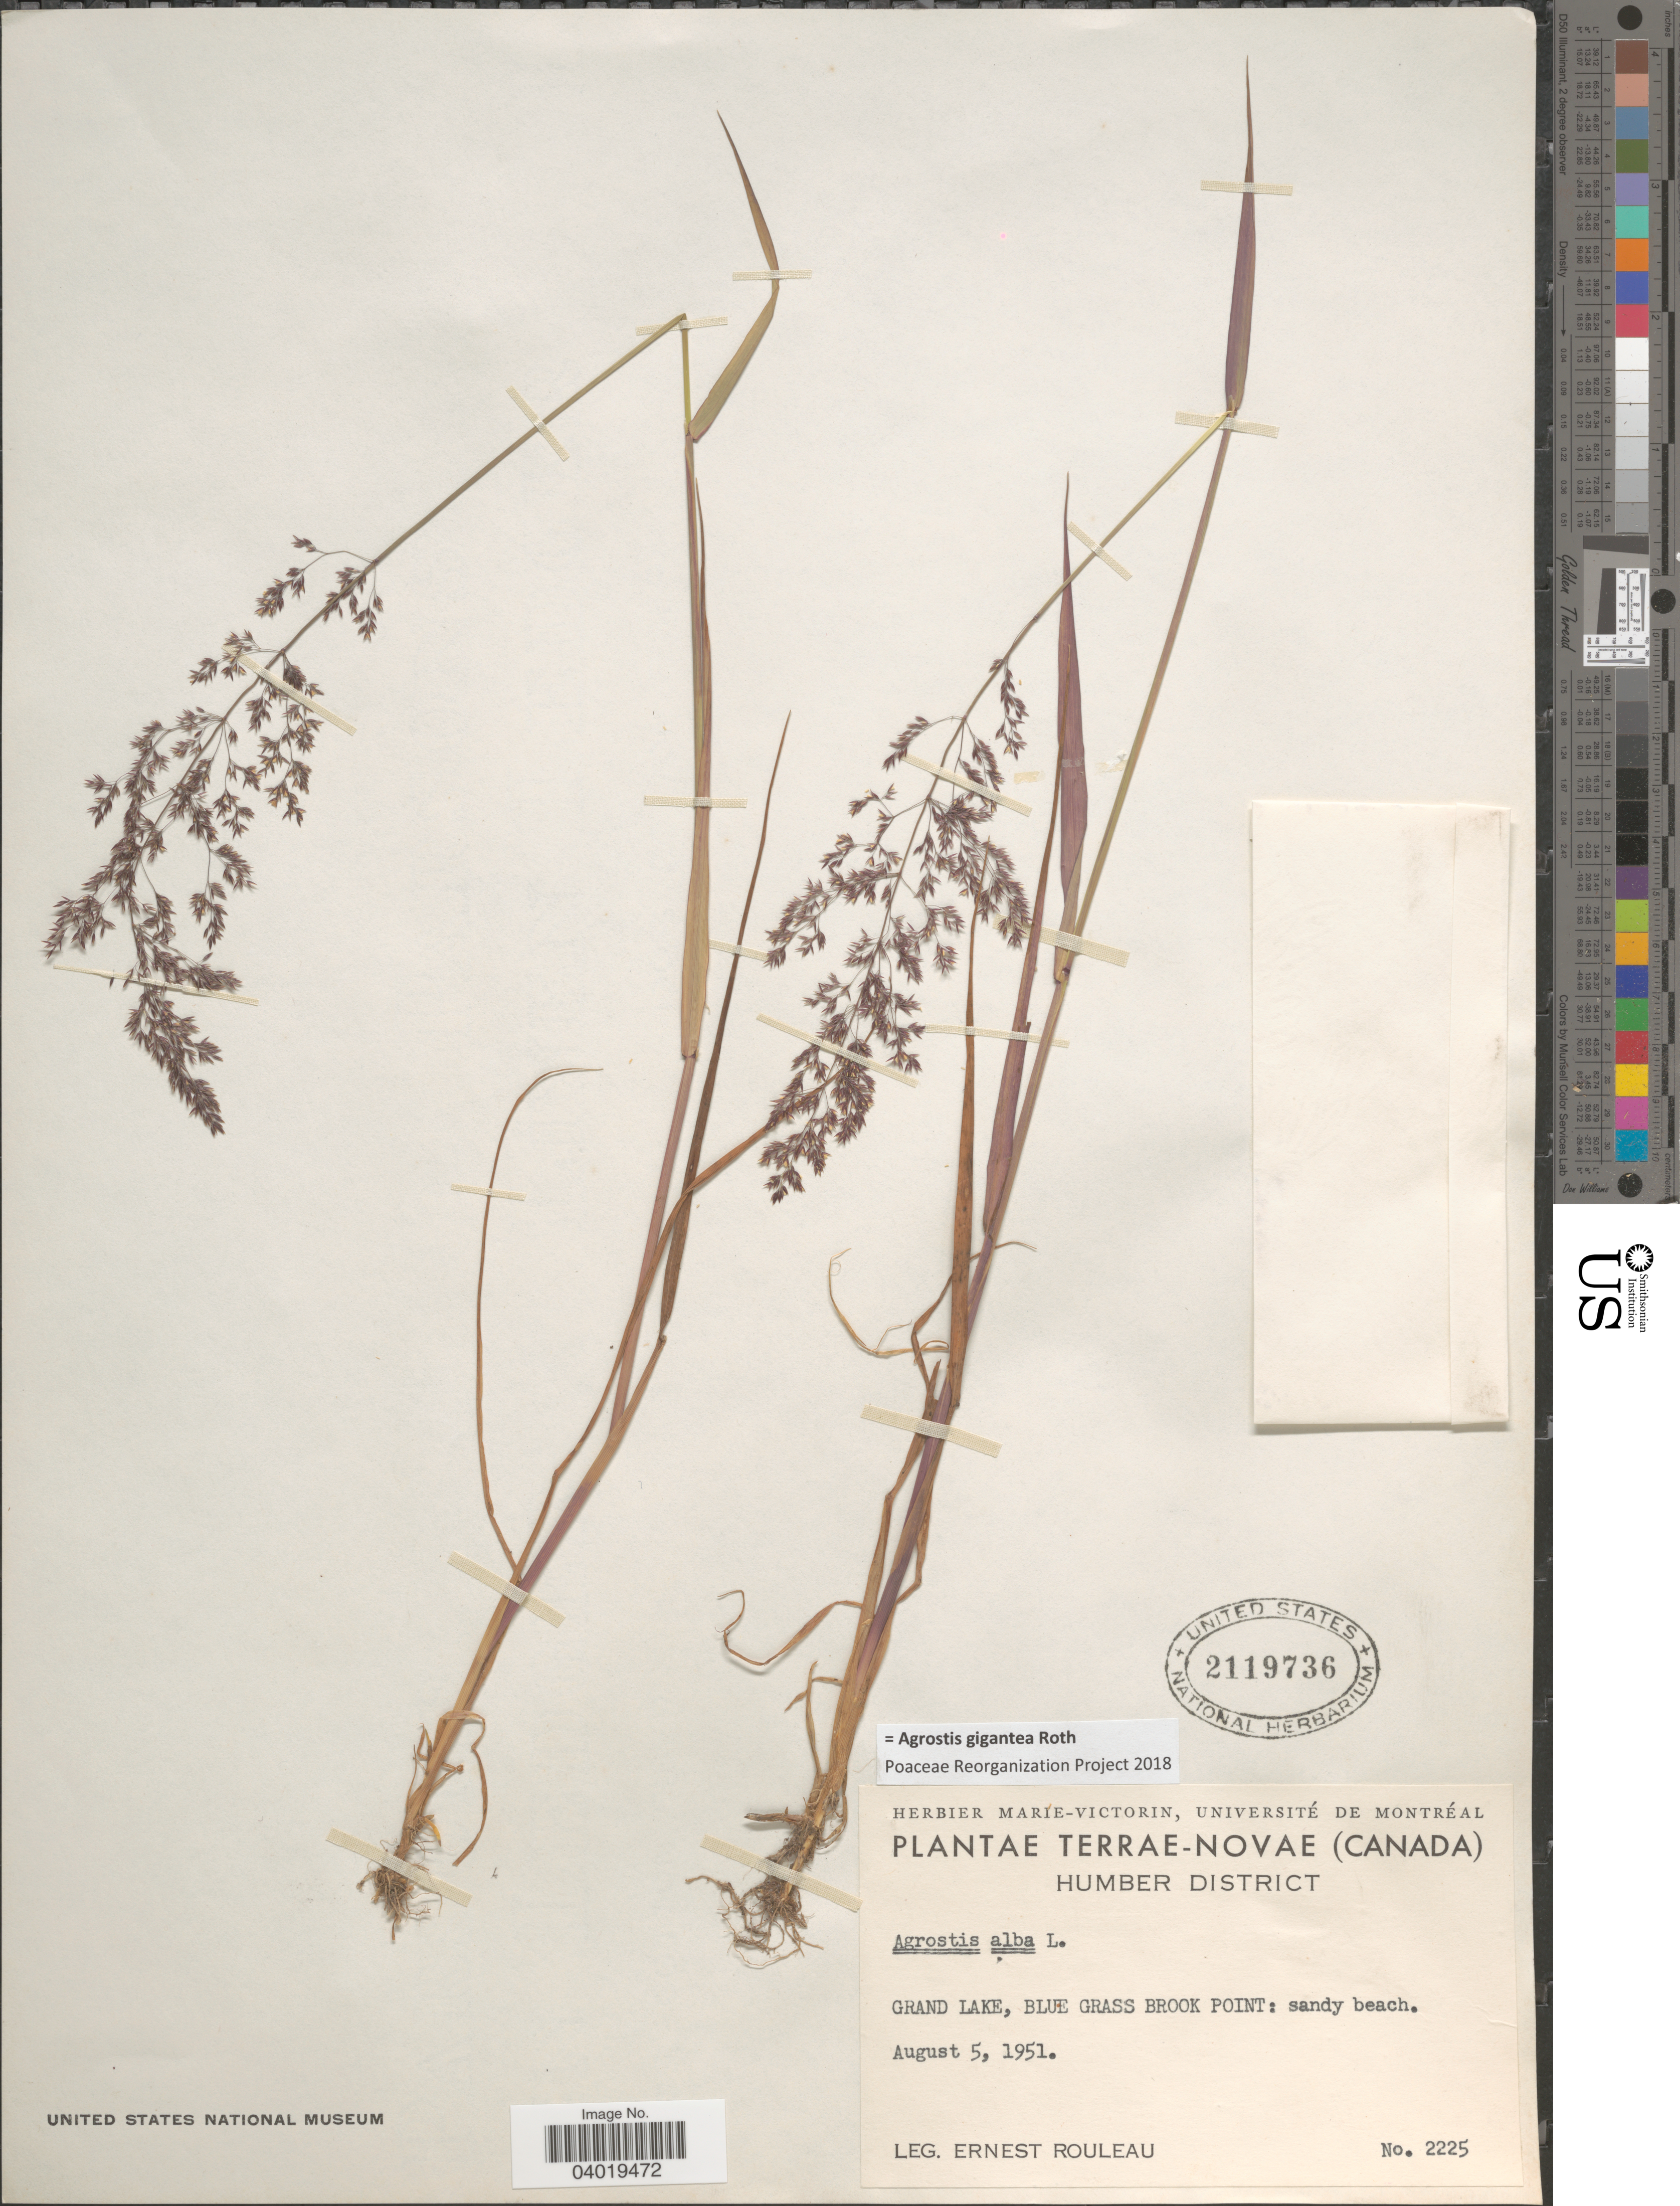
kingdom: Plantae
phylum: Tracheophyta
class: Liliopsida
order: Poales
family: Poaceae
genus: Agrostis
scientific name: Agrostis gigantea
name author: Roth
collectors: E. Rouleau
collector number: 2225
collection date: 1951-08-05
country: Canada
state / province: Newfoundland and Labrador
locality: Terrae-Novae. Humber District. Grand Lake, Blue Grass Brook Point: sandy beach.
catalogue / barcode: US 2119736